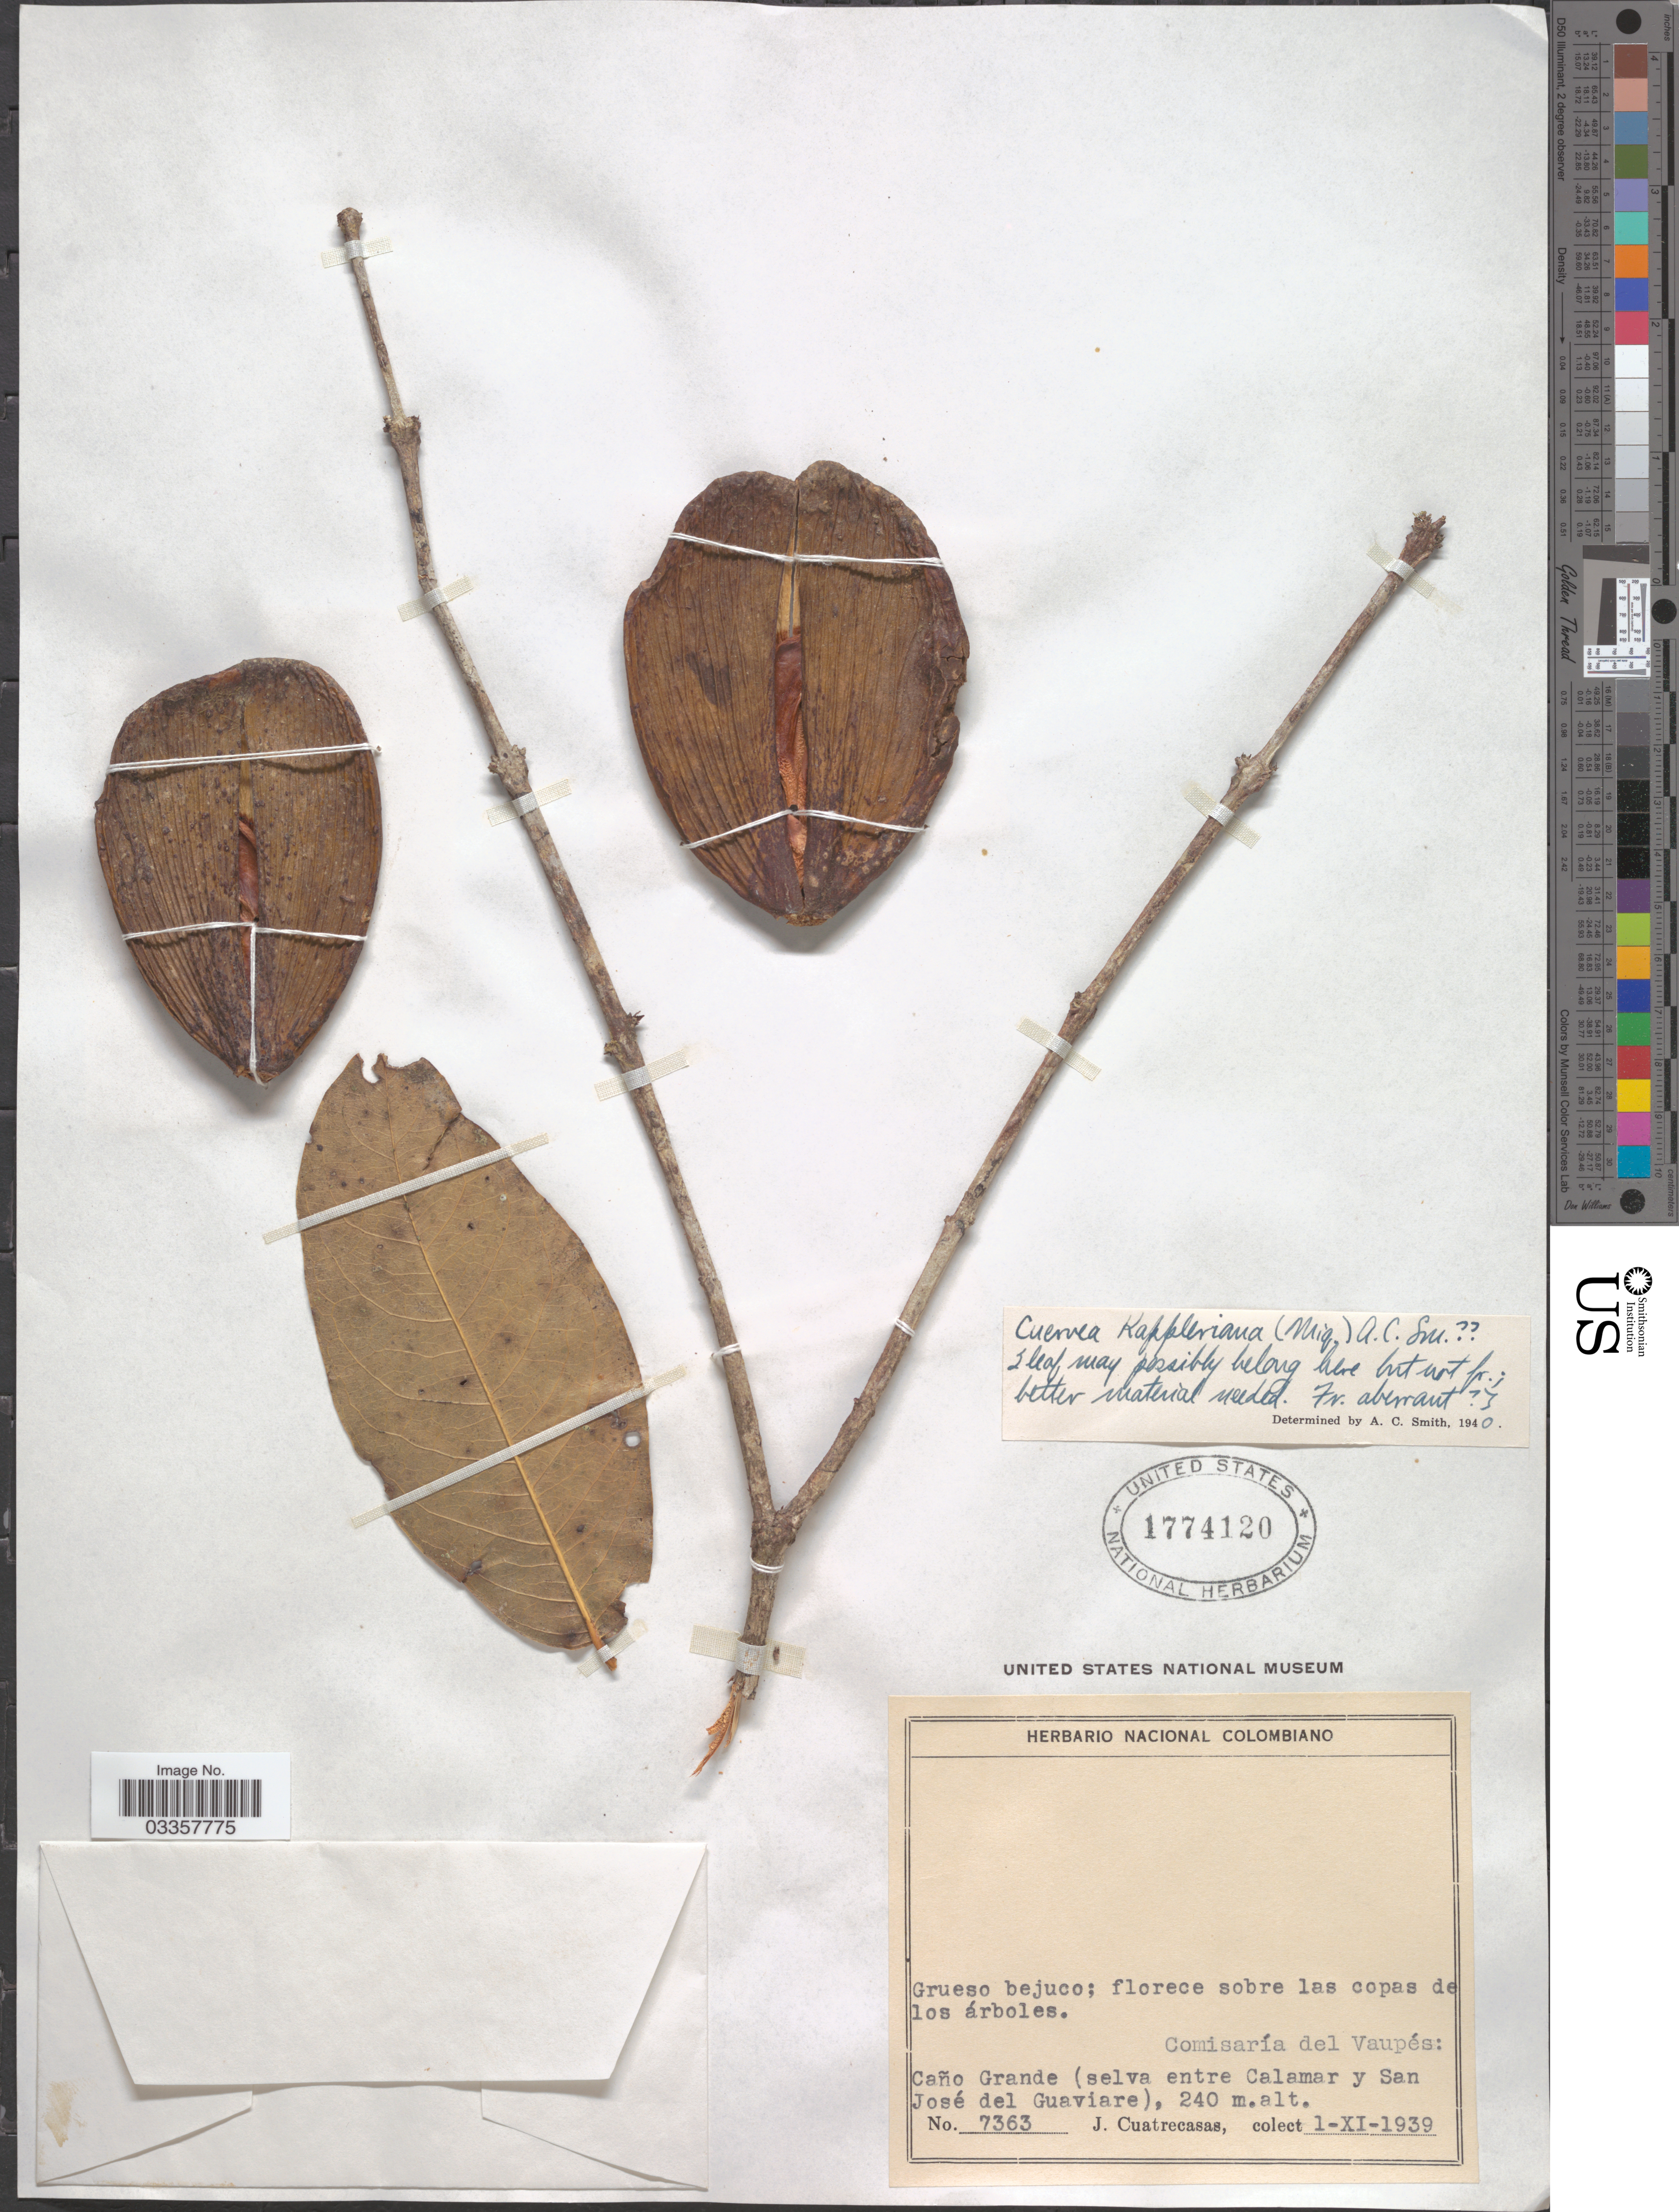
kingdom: Plantae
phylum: Tracheophyta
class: Magnoliopsida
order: Celastrales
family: Celastraceae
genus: Cuervea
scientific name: Cuervea kappleriana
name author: (Miq.) A.C. Sm.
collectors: J. Cuatrecasas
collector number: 7363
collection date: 1939-11-01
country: Colombia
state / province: Vaupés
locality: Comisaría del Vaupés: Caño Grande (selva entre Calamar y San José del Guaviare).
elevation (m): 240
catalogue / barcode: US 1774120